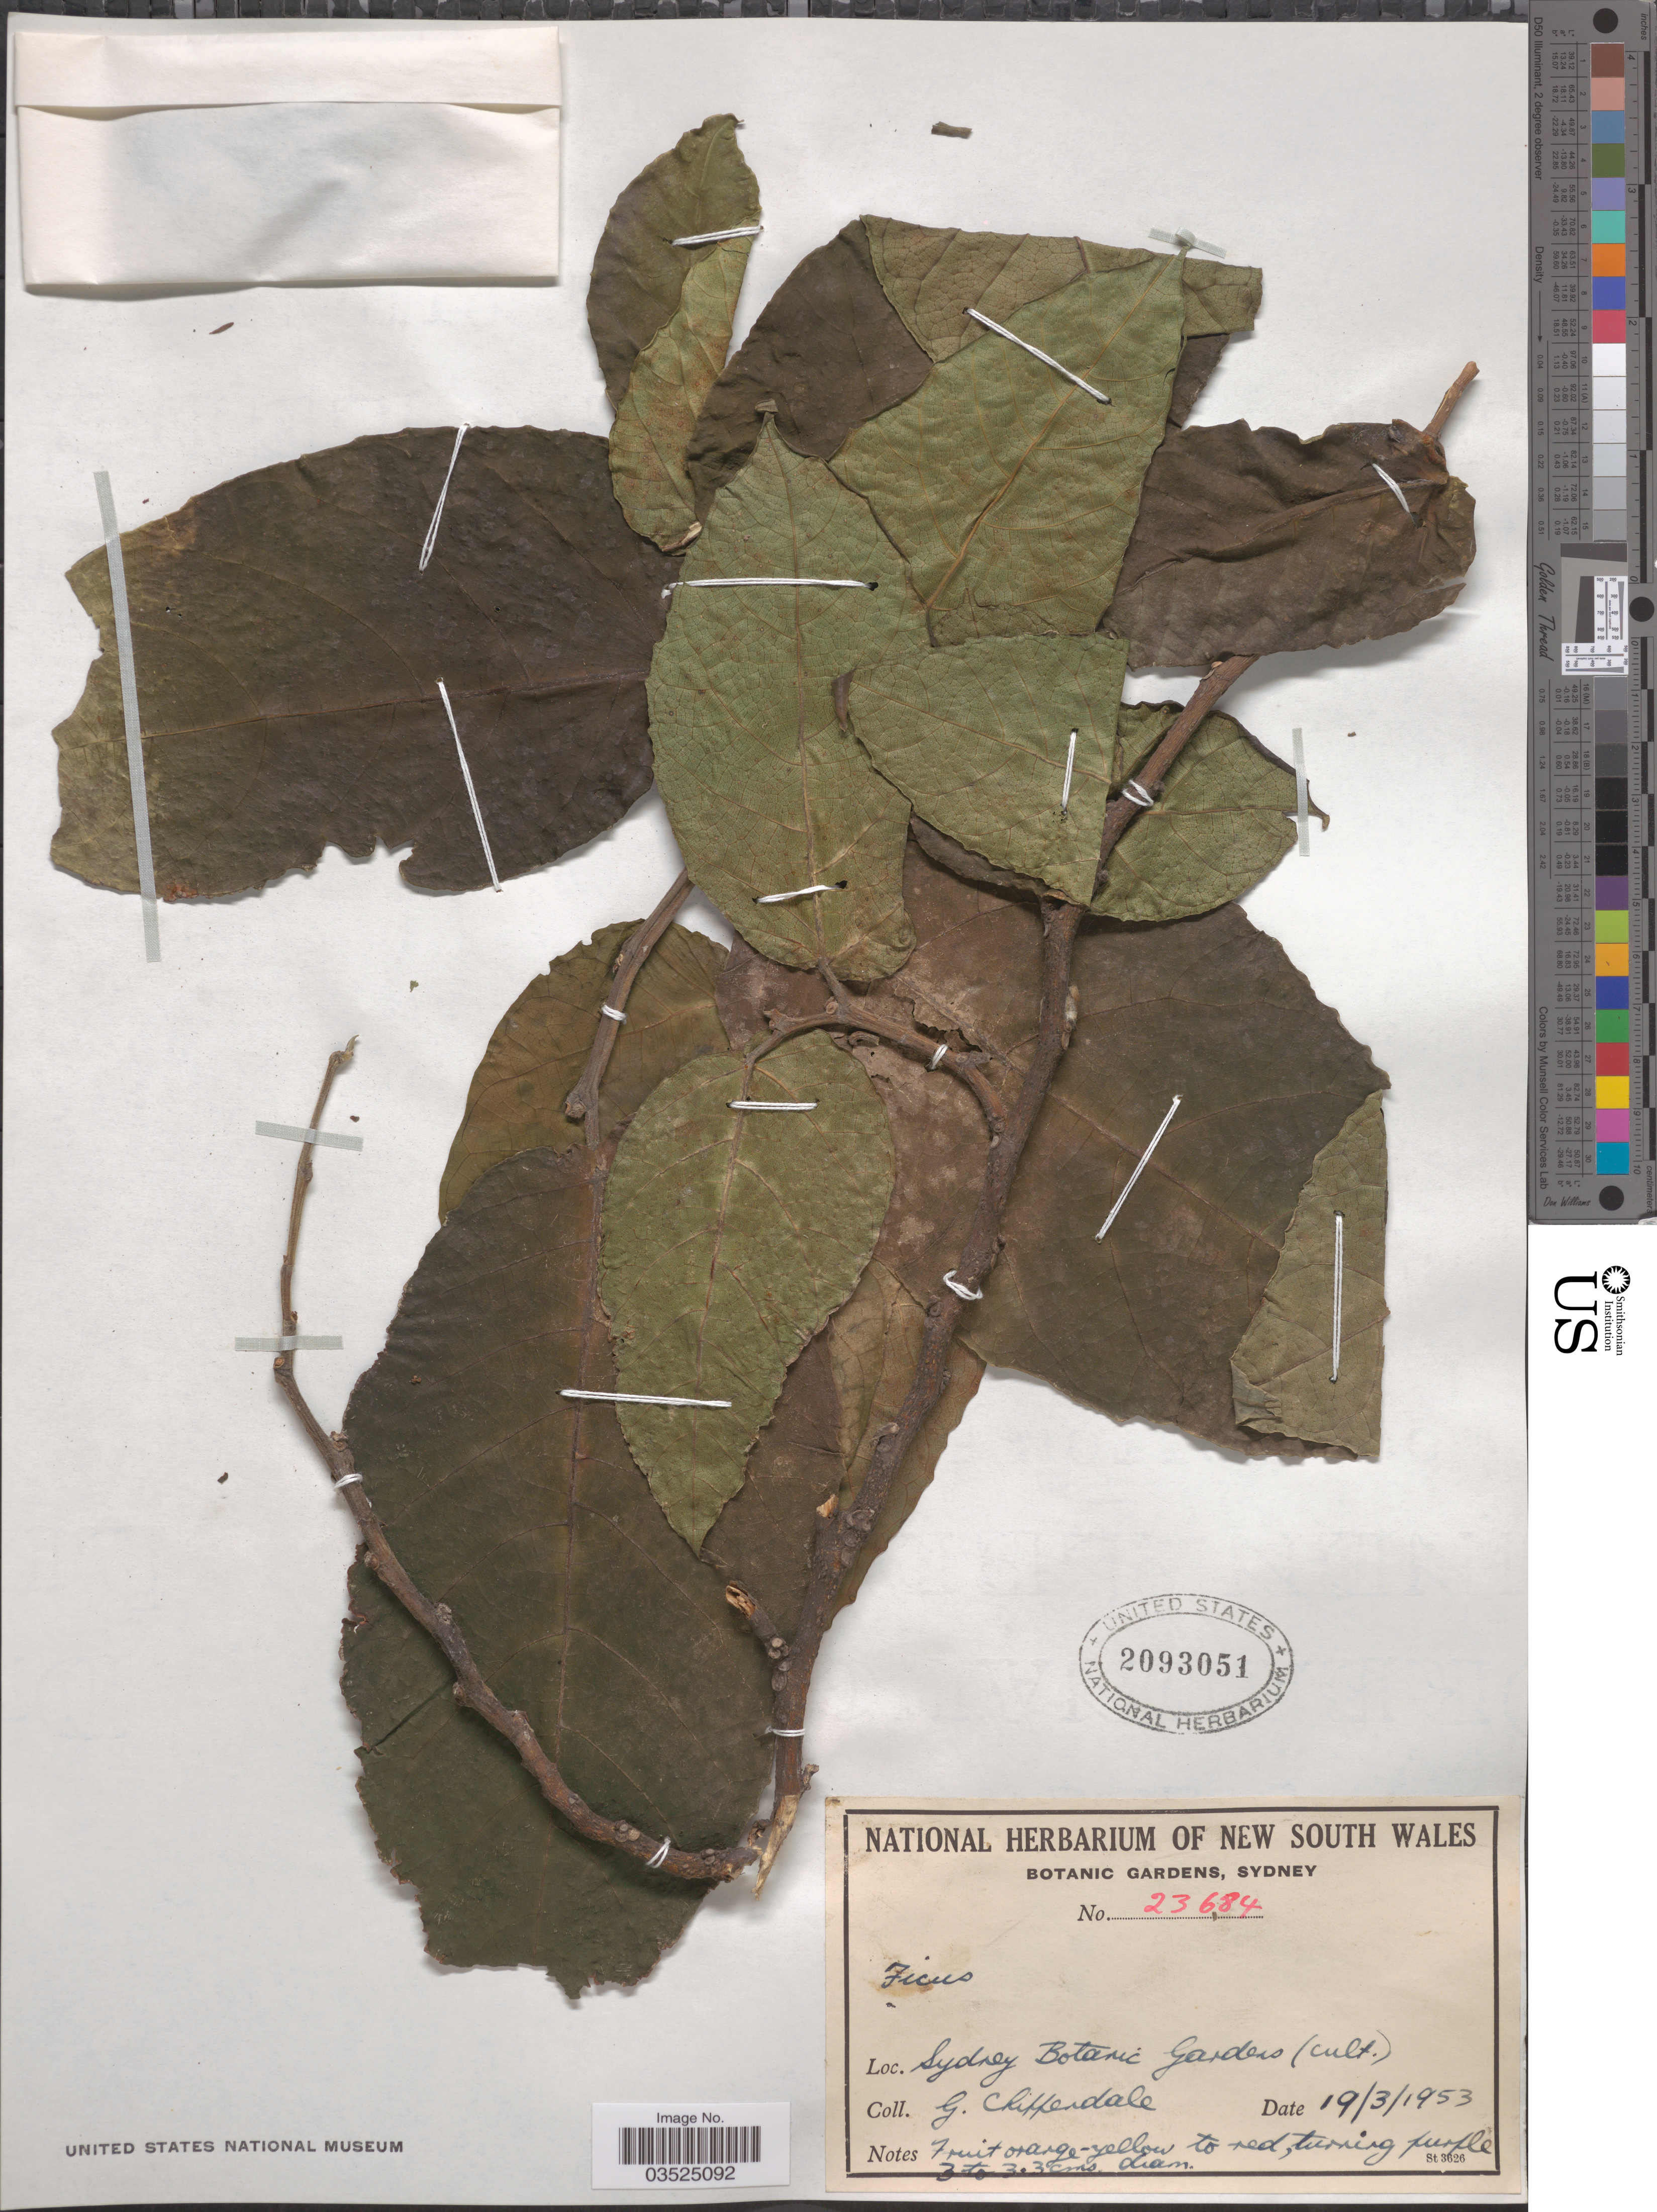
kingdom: Plantae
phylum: Tracheophyta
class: Magnoliopsida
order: Rosales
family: Moraceae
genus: Ficus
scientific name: Ficus sp.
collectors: G. Chippendale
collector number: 23684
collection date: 1953-03-19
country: Australia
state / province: New South Wales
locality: Sydney Botanic Gardens.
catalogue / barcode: US 2093051